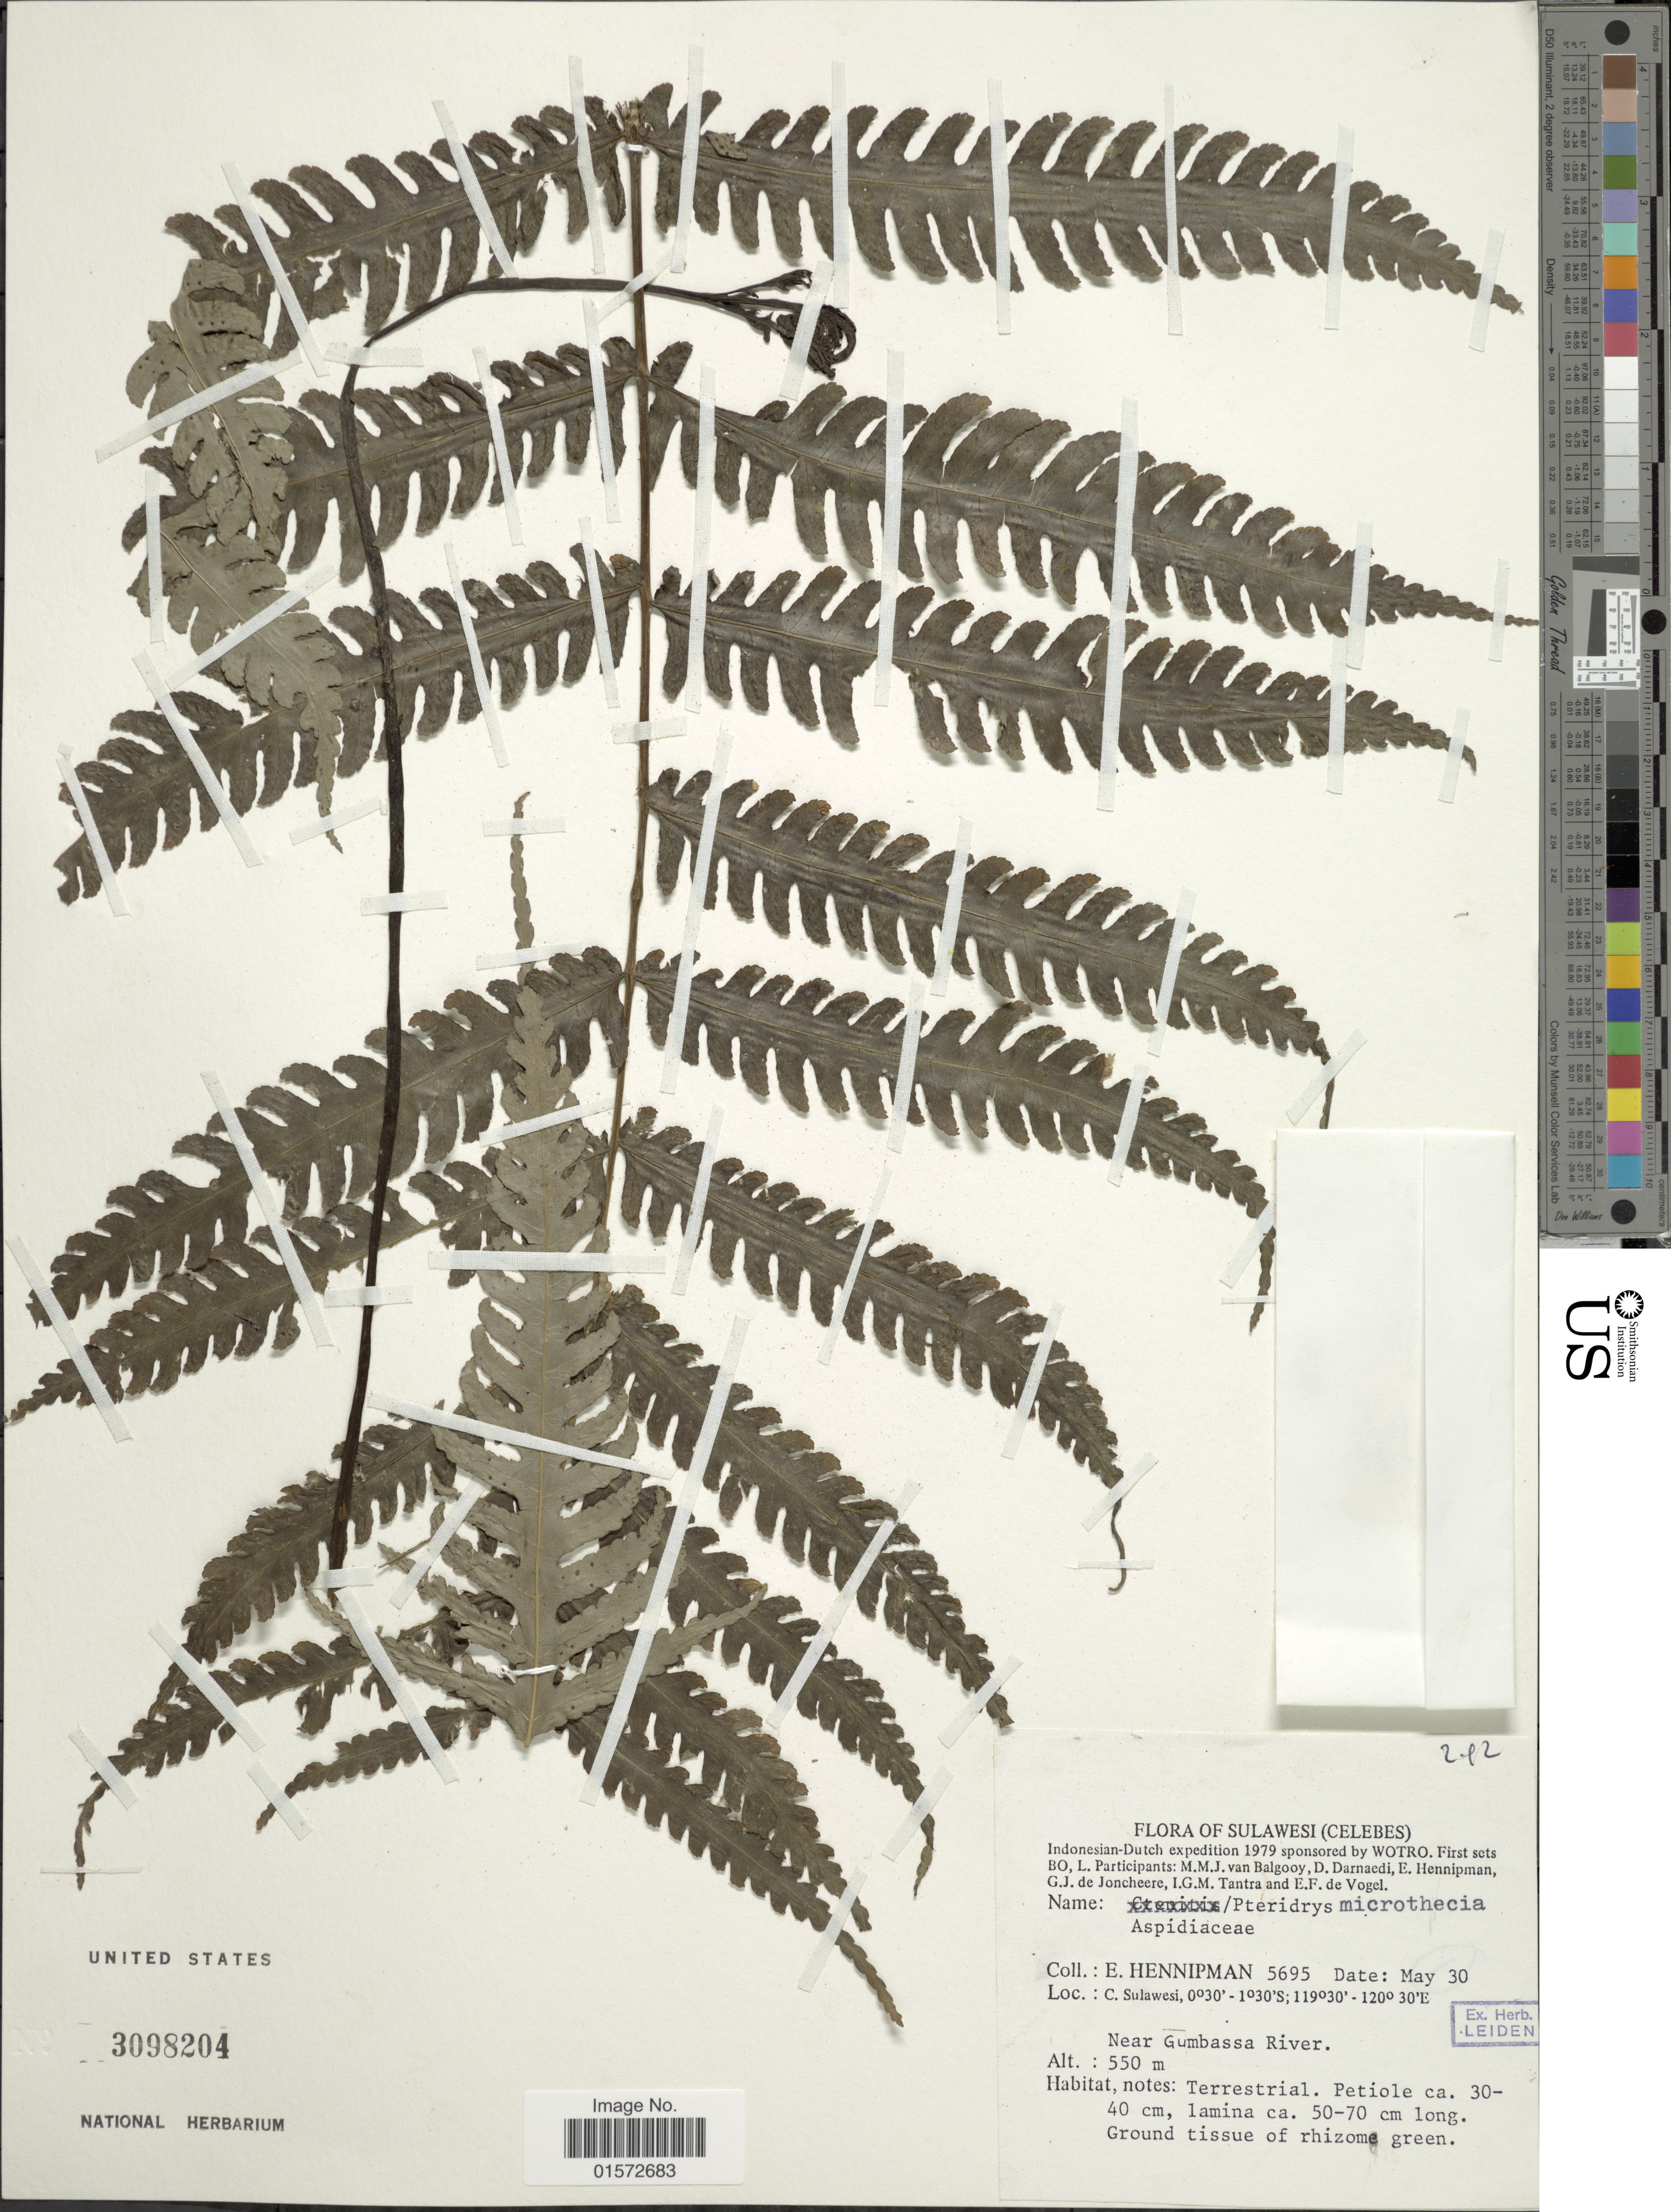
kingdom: Plantae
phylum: Tracheophyta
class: Polypodiopsida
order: Polypodiales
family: Tectariaceae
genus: Pteridrys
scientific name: Pteridrys microthecia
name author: (Fée) C. Chr. & Ching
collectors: E. Hennipman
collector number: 5695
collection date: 1979-05-30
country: Indonesia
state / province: Sulawesi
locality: Celebes, C. Sulawesie Near Gumbassa River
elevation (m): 550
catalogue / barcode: US 3098204